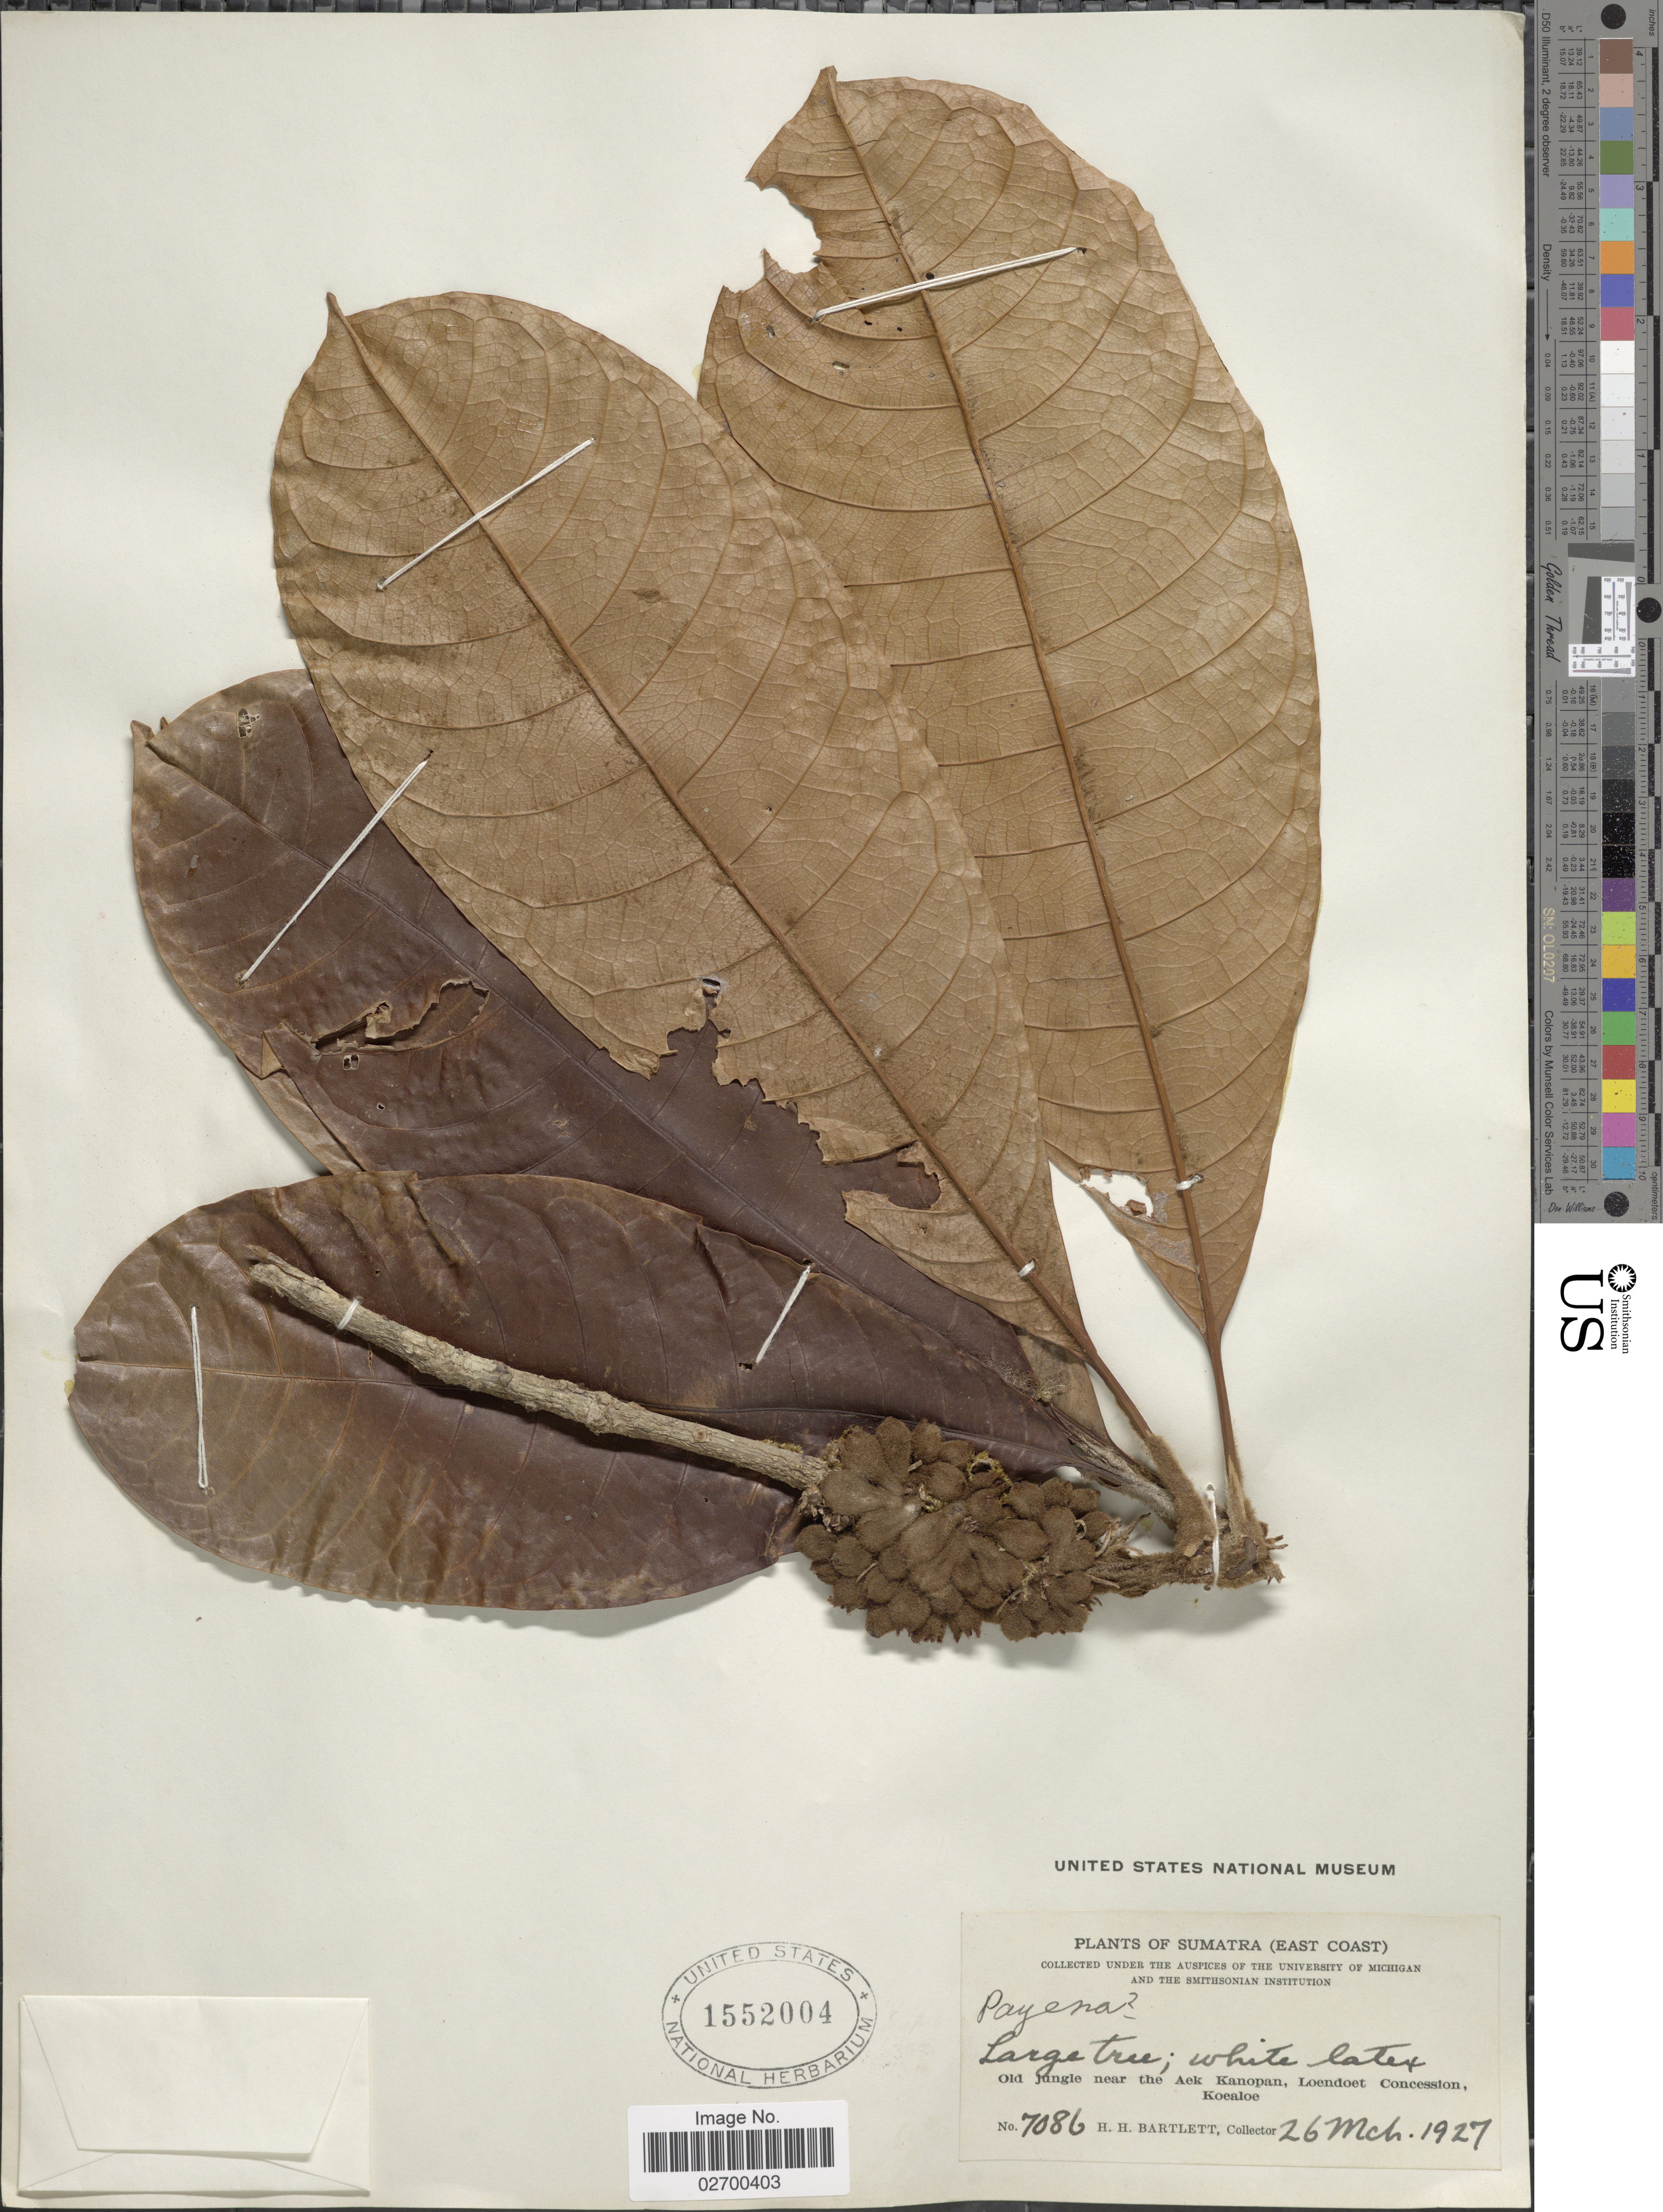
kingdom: Plantae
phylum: Tracheophyta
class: Magnoliopsida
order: Ericales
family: Sapotaceae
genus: Payena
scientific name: Payena sp.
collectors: H. H. Bartlett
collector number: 7086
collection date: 1927-03-26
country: Indonesia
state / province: Sumatra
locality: (East Coast). Old jungle near the Aek Kanopan, Loendoet Concession, Koealoe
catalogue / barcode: US 1552004